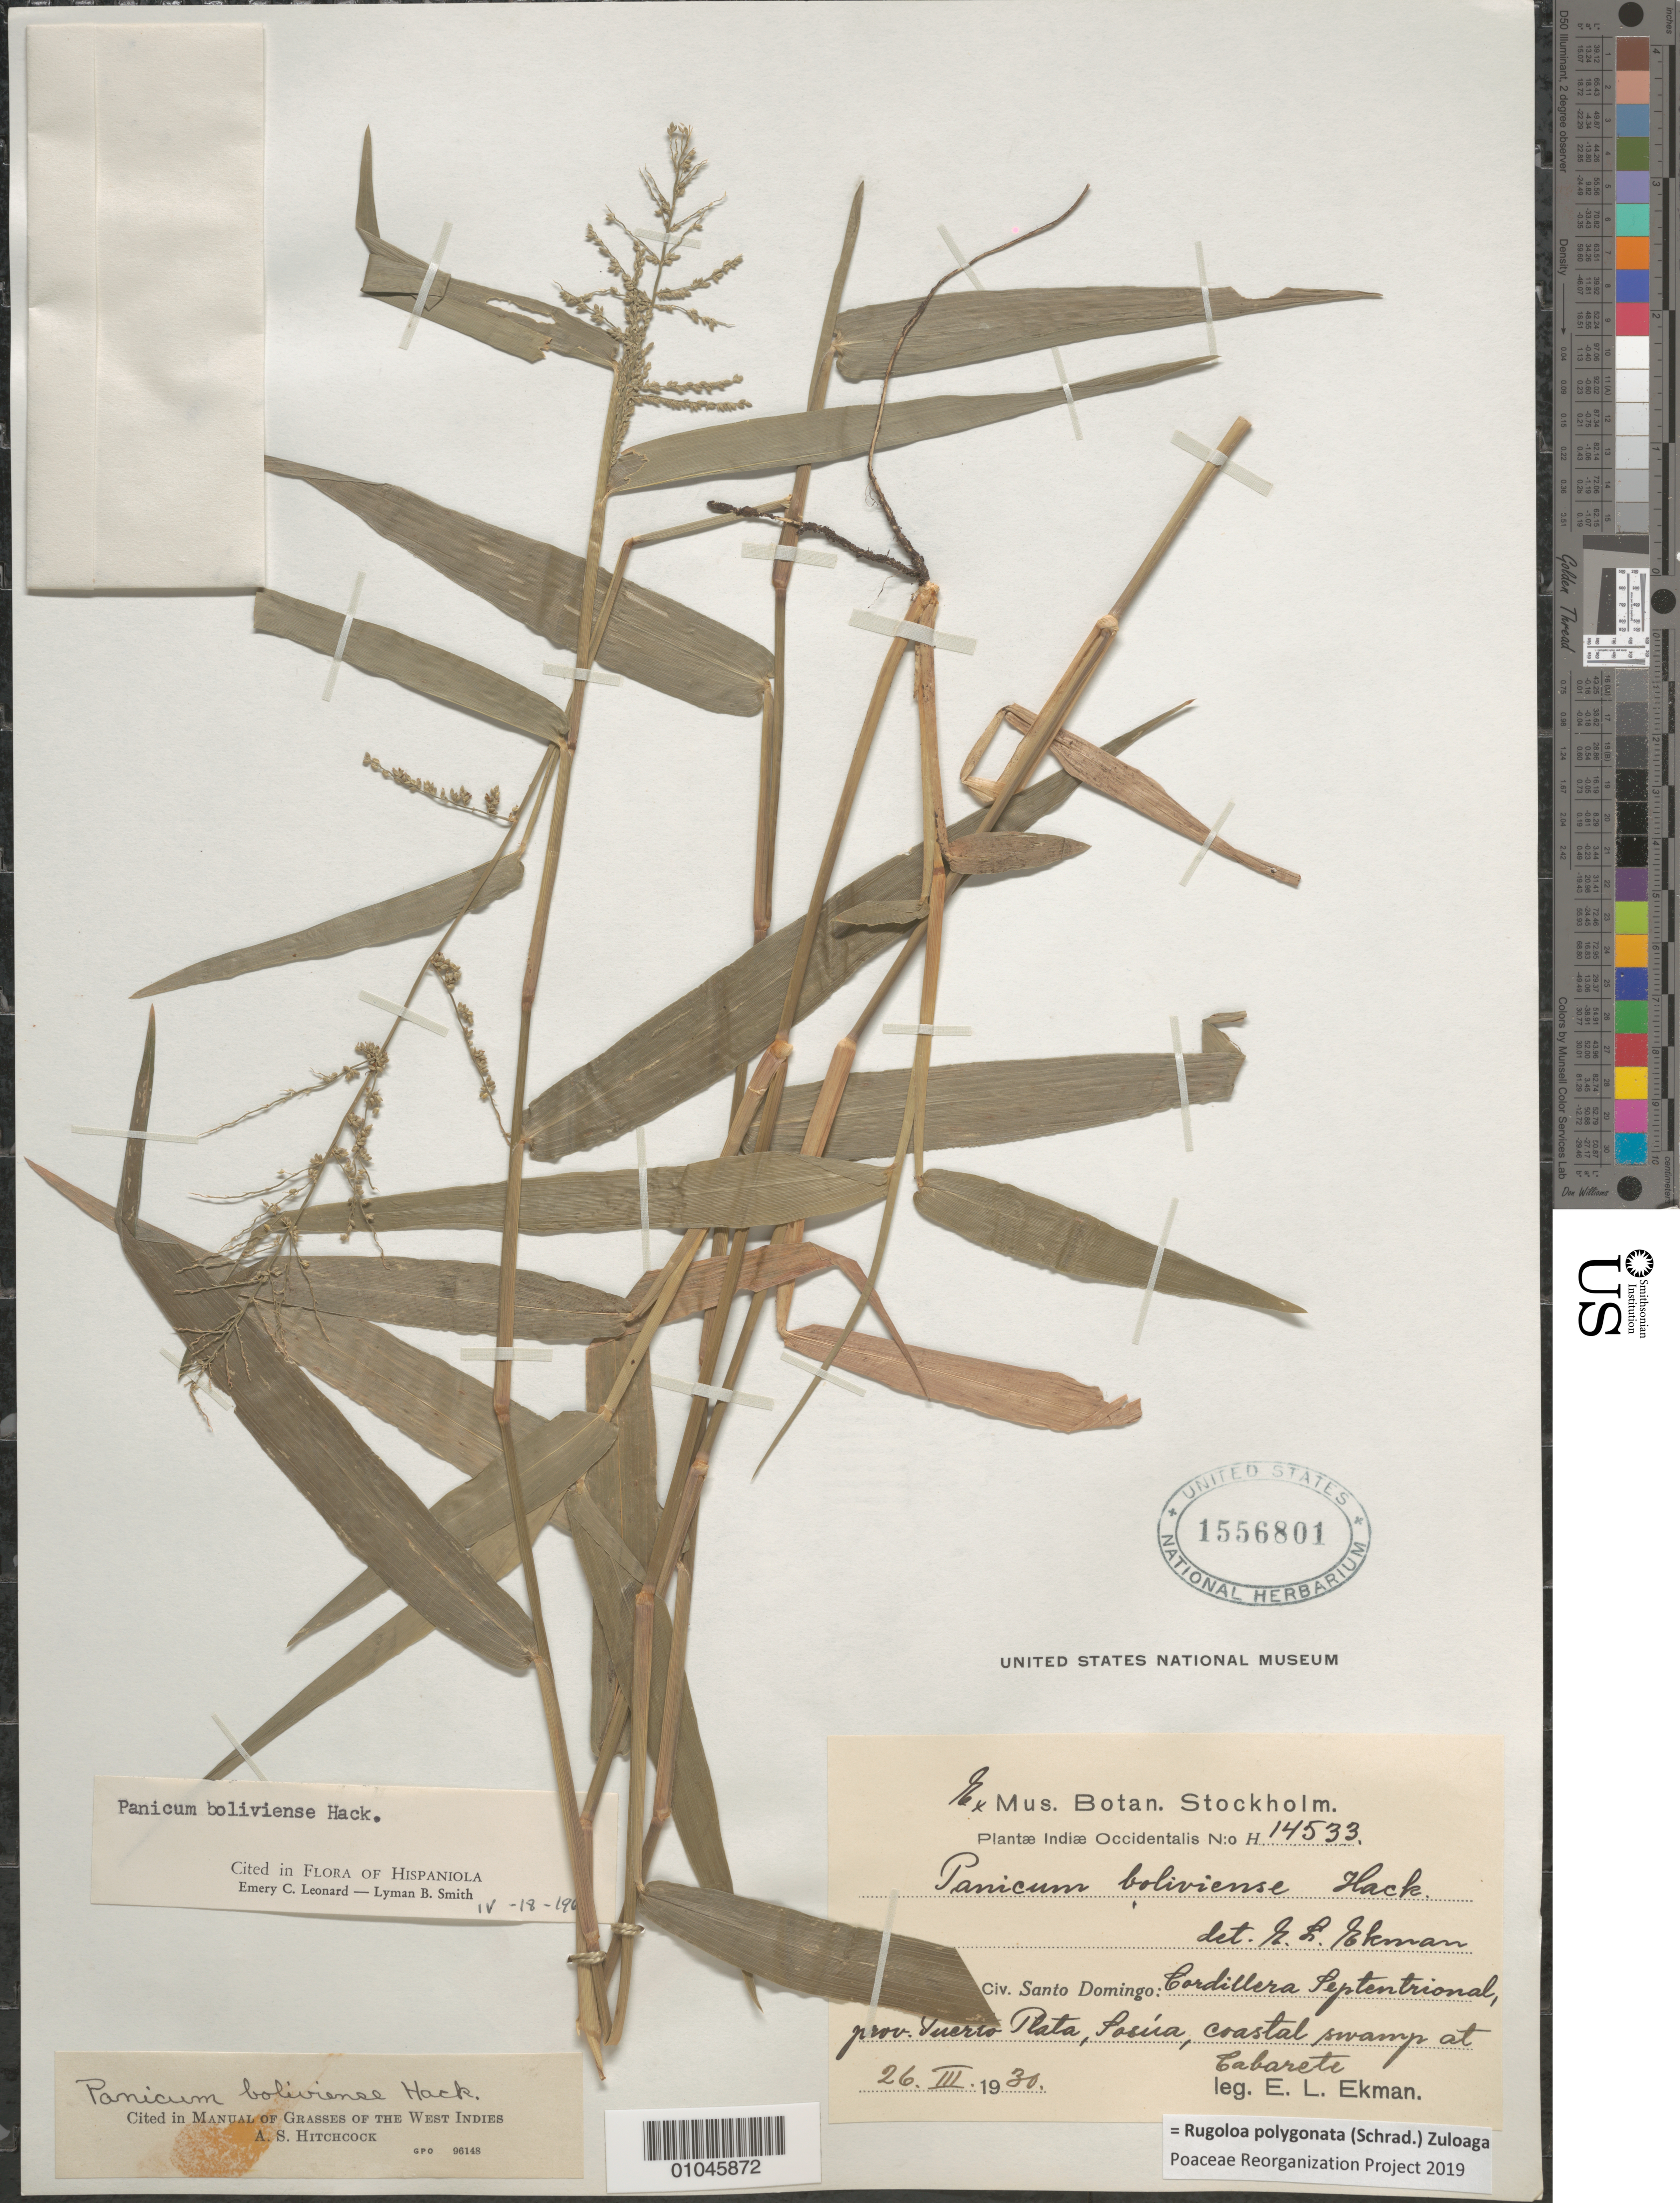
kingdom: Plantae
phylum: Tracheophyta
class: Liliopsida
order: Poales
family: Poaceae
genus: Panicum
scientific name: Panicum boliviense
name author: Hack.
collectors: E. L. Ekman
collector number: H 14533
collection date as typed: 26 Mar 1930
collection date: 1930-03-26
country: Dominican Republic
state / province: Distrito Nacional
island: Hispaniola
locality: Coastal swamp at Cabarete.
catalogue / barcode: US 1556801